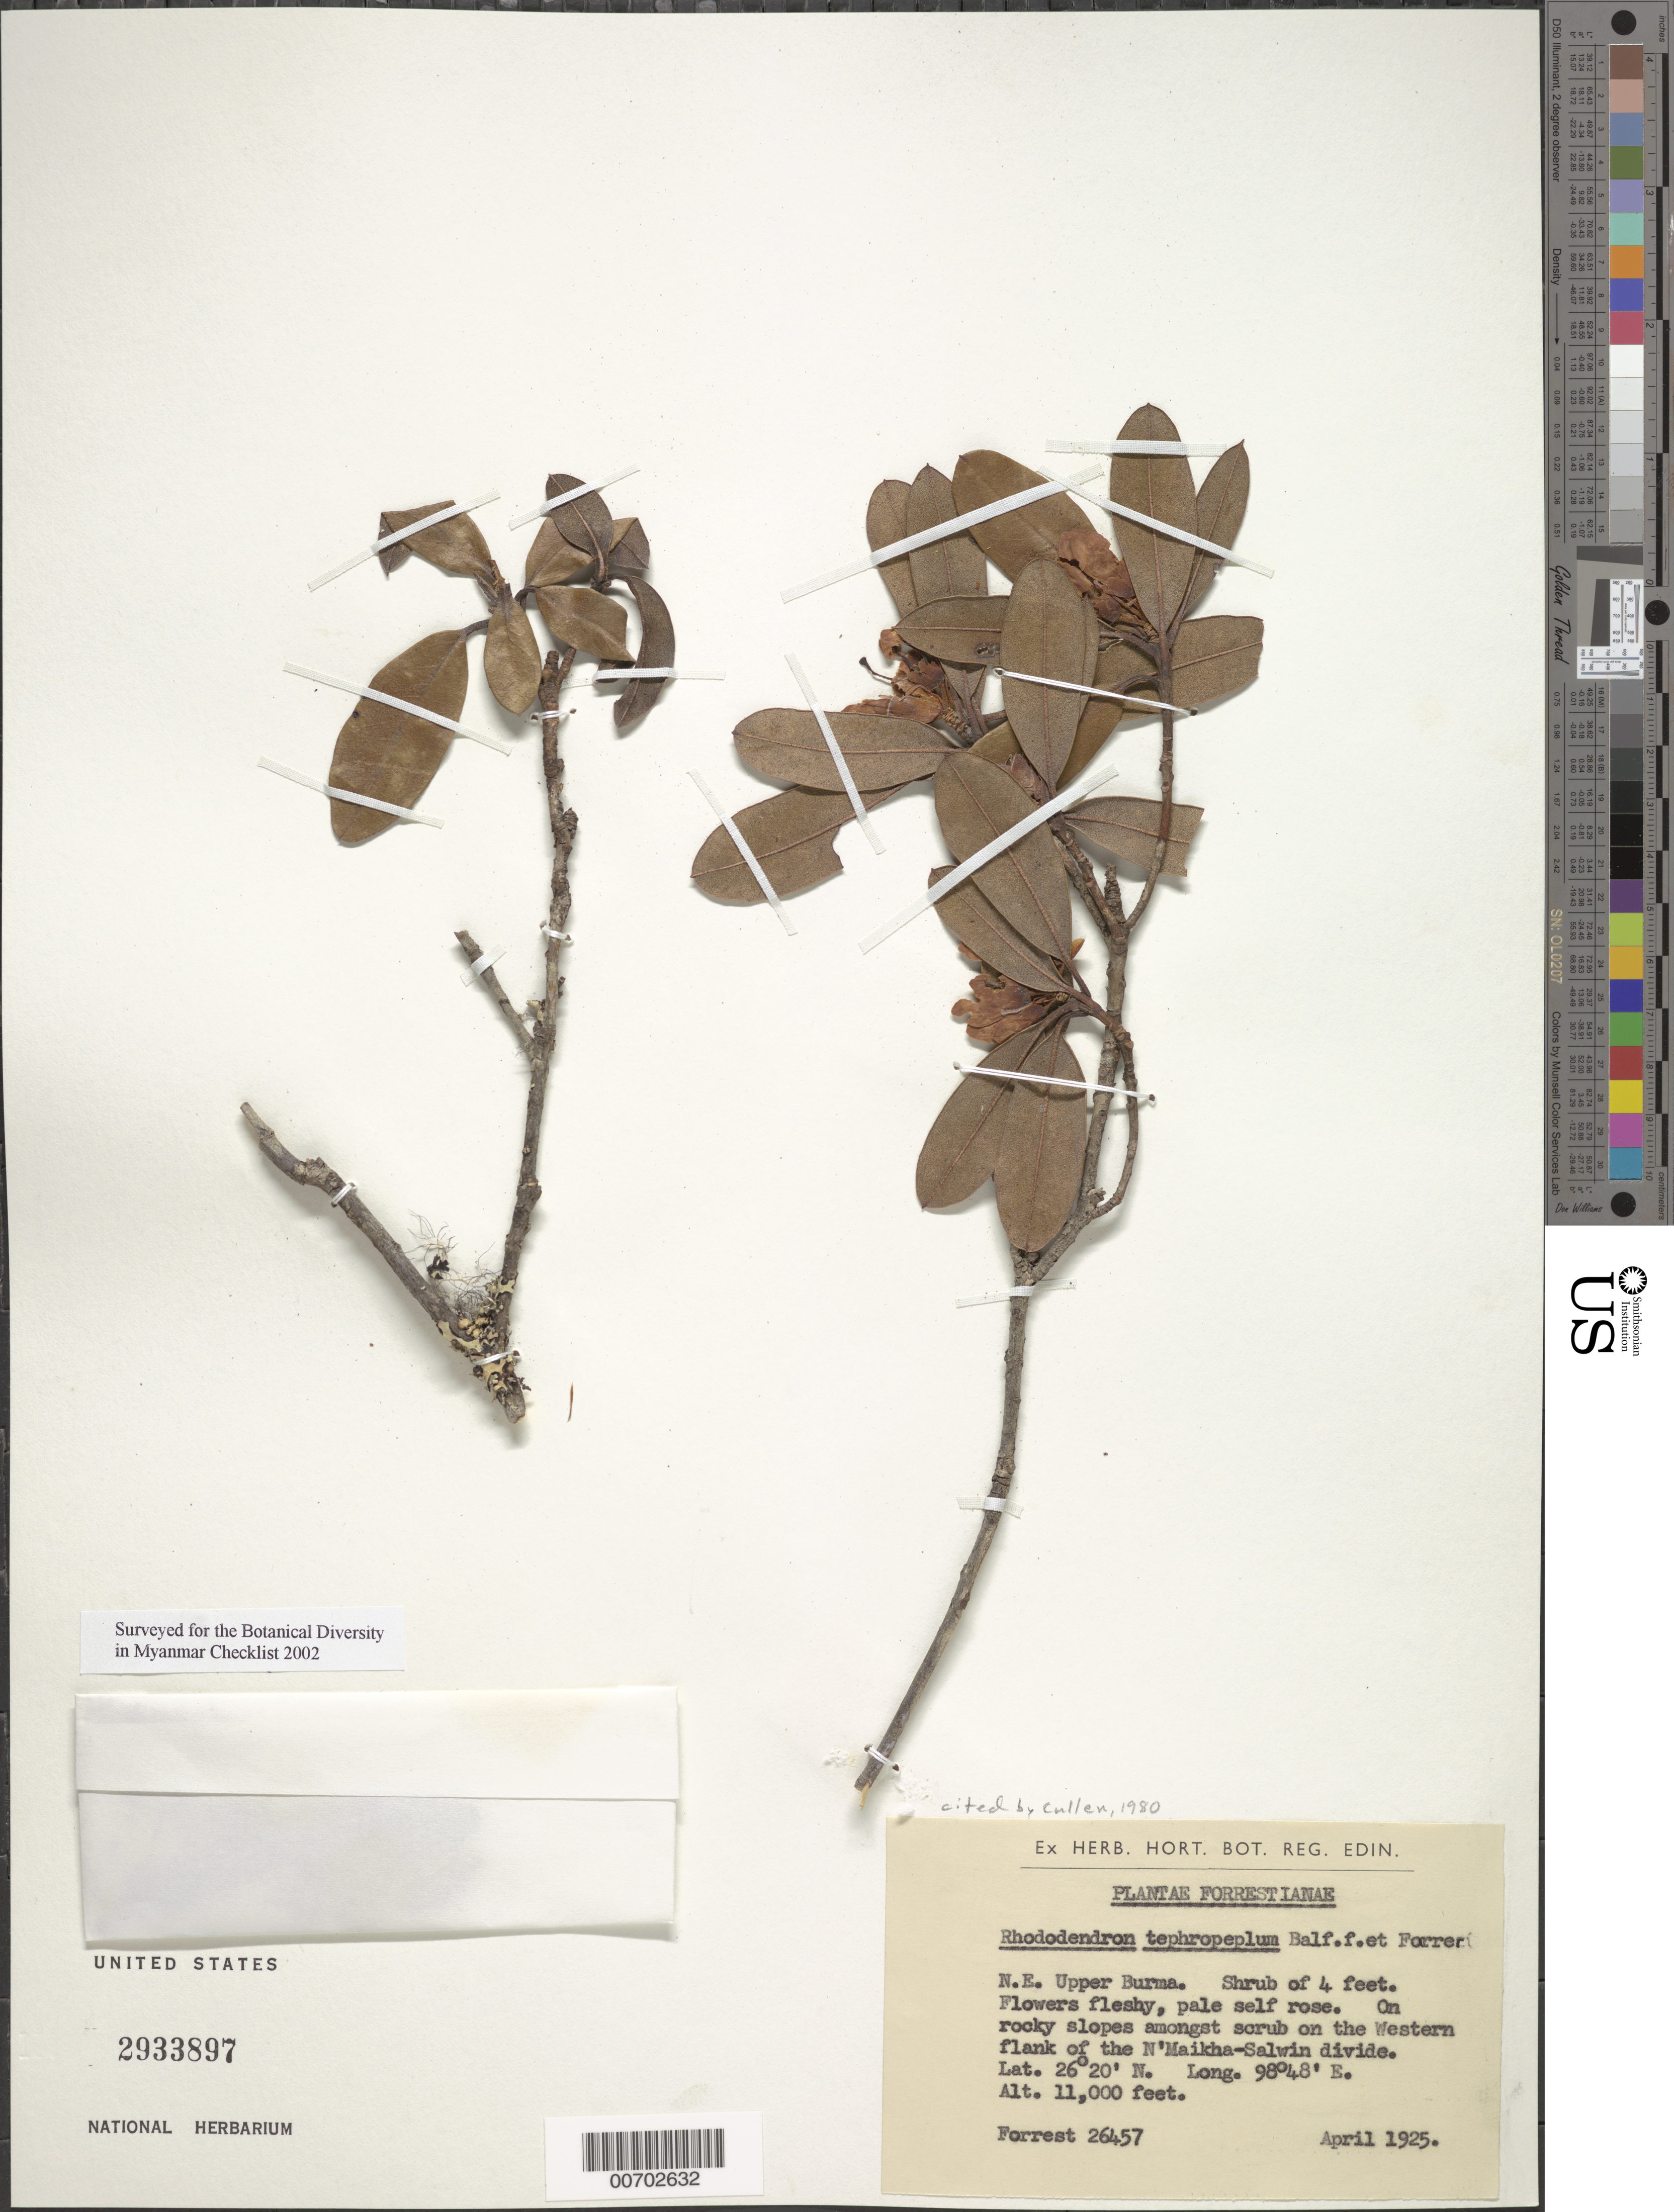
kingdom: Plantae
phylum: Tracheophyta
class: Magnoliopsida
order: Ericales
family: Ericaceae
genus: Rhododendron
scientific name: Rhododendron tephropeplum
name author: Balf. f. & Farrer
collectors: G. Forrest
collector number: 26457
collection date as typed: Apr 1925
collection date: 1925-04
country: Myanmar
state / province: Kachin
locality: N'Maikha-Salwin Divide, W flank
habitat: Rocky slopes among scrub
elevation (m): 3353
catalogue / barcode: US 2933897